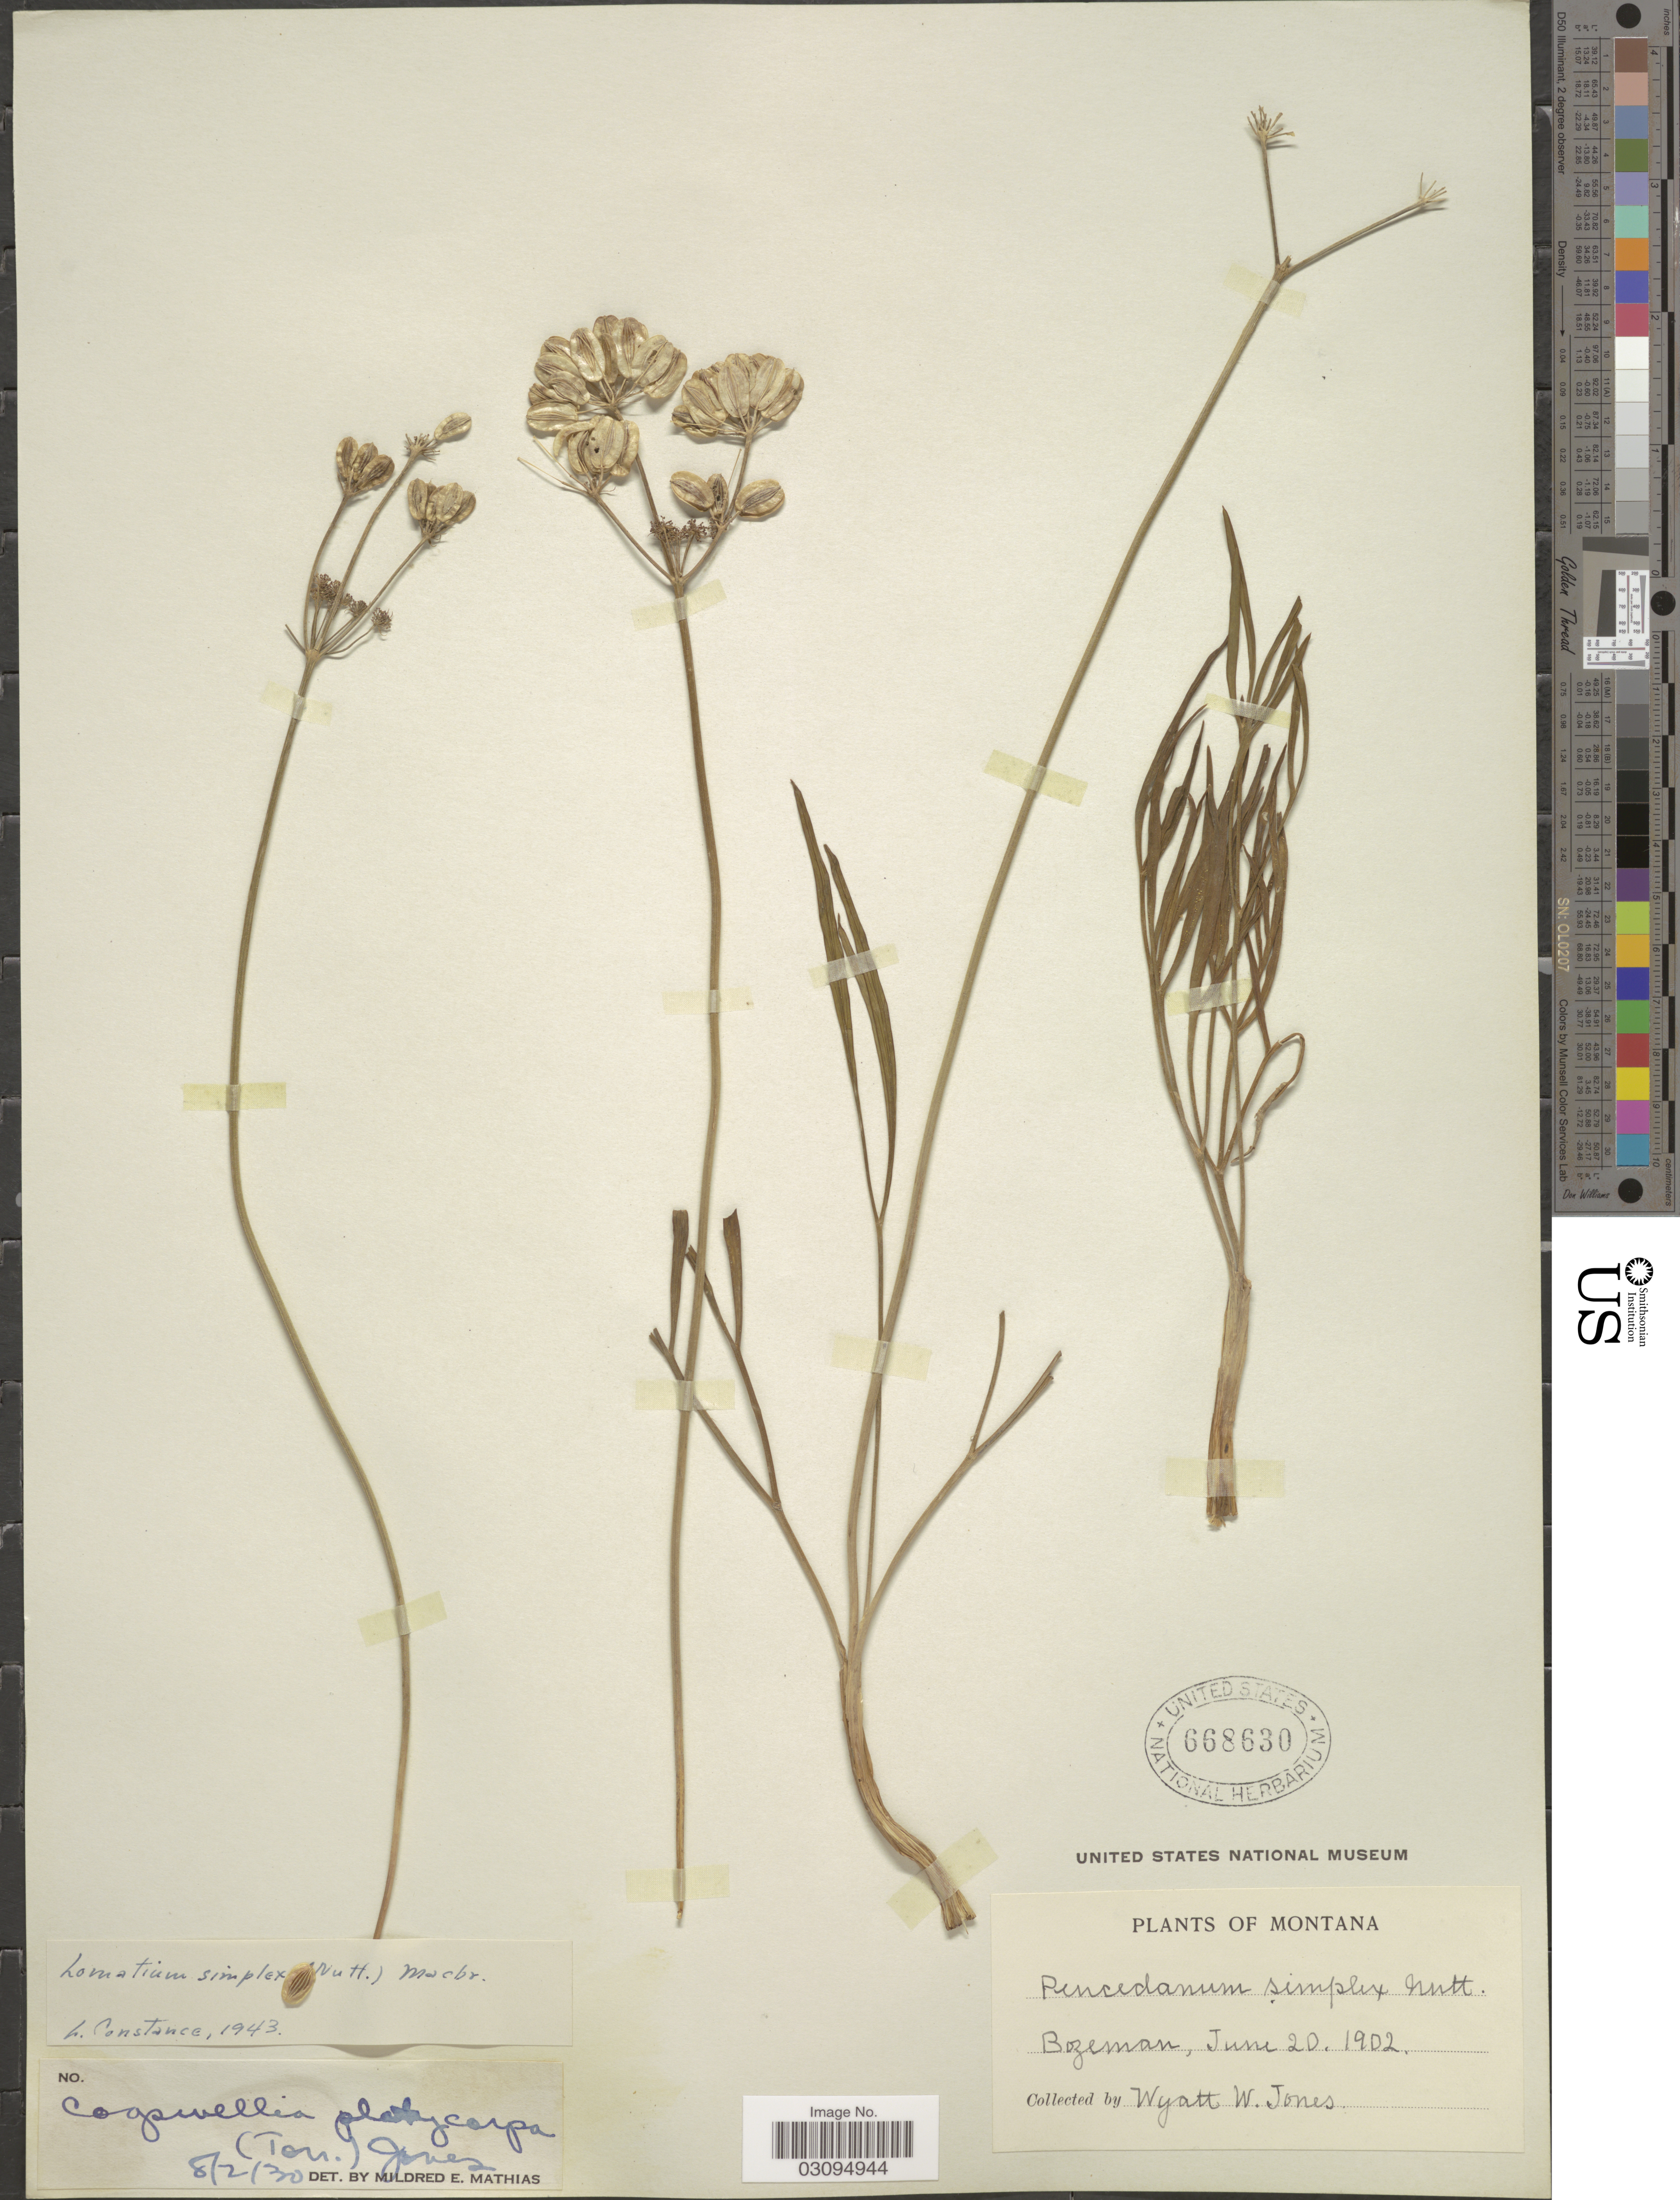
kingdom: Plantae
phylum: Tracheophyta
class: Magnoliopsida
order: Apiales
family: Apiaceae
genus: Lomatium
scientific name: Lomatium platycarpum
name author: (Torr.) J.M. Coult. & Rose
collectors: W. W. Jones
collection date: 1902-06-20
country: United States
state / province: Montana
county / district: Gallatin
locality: Bozeman.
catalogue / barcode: US 668630